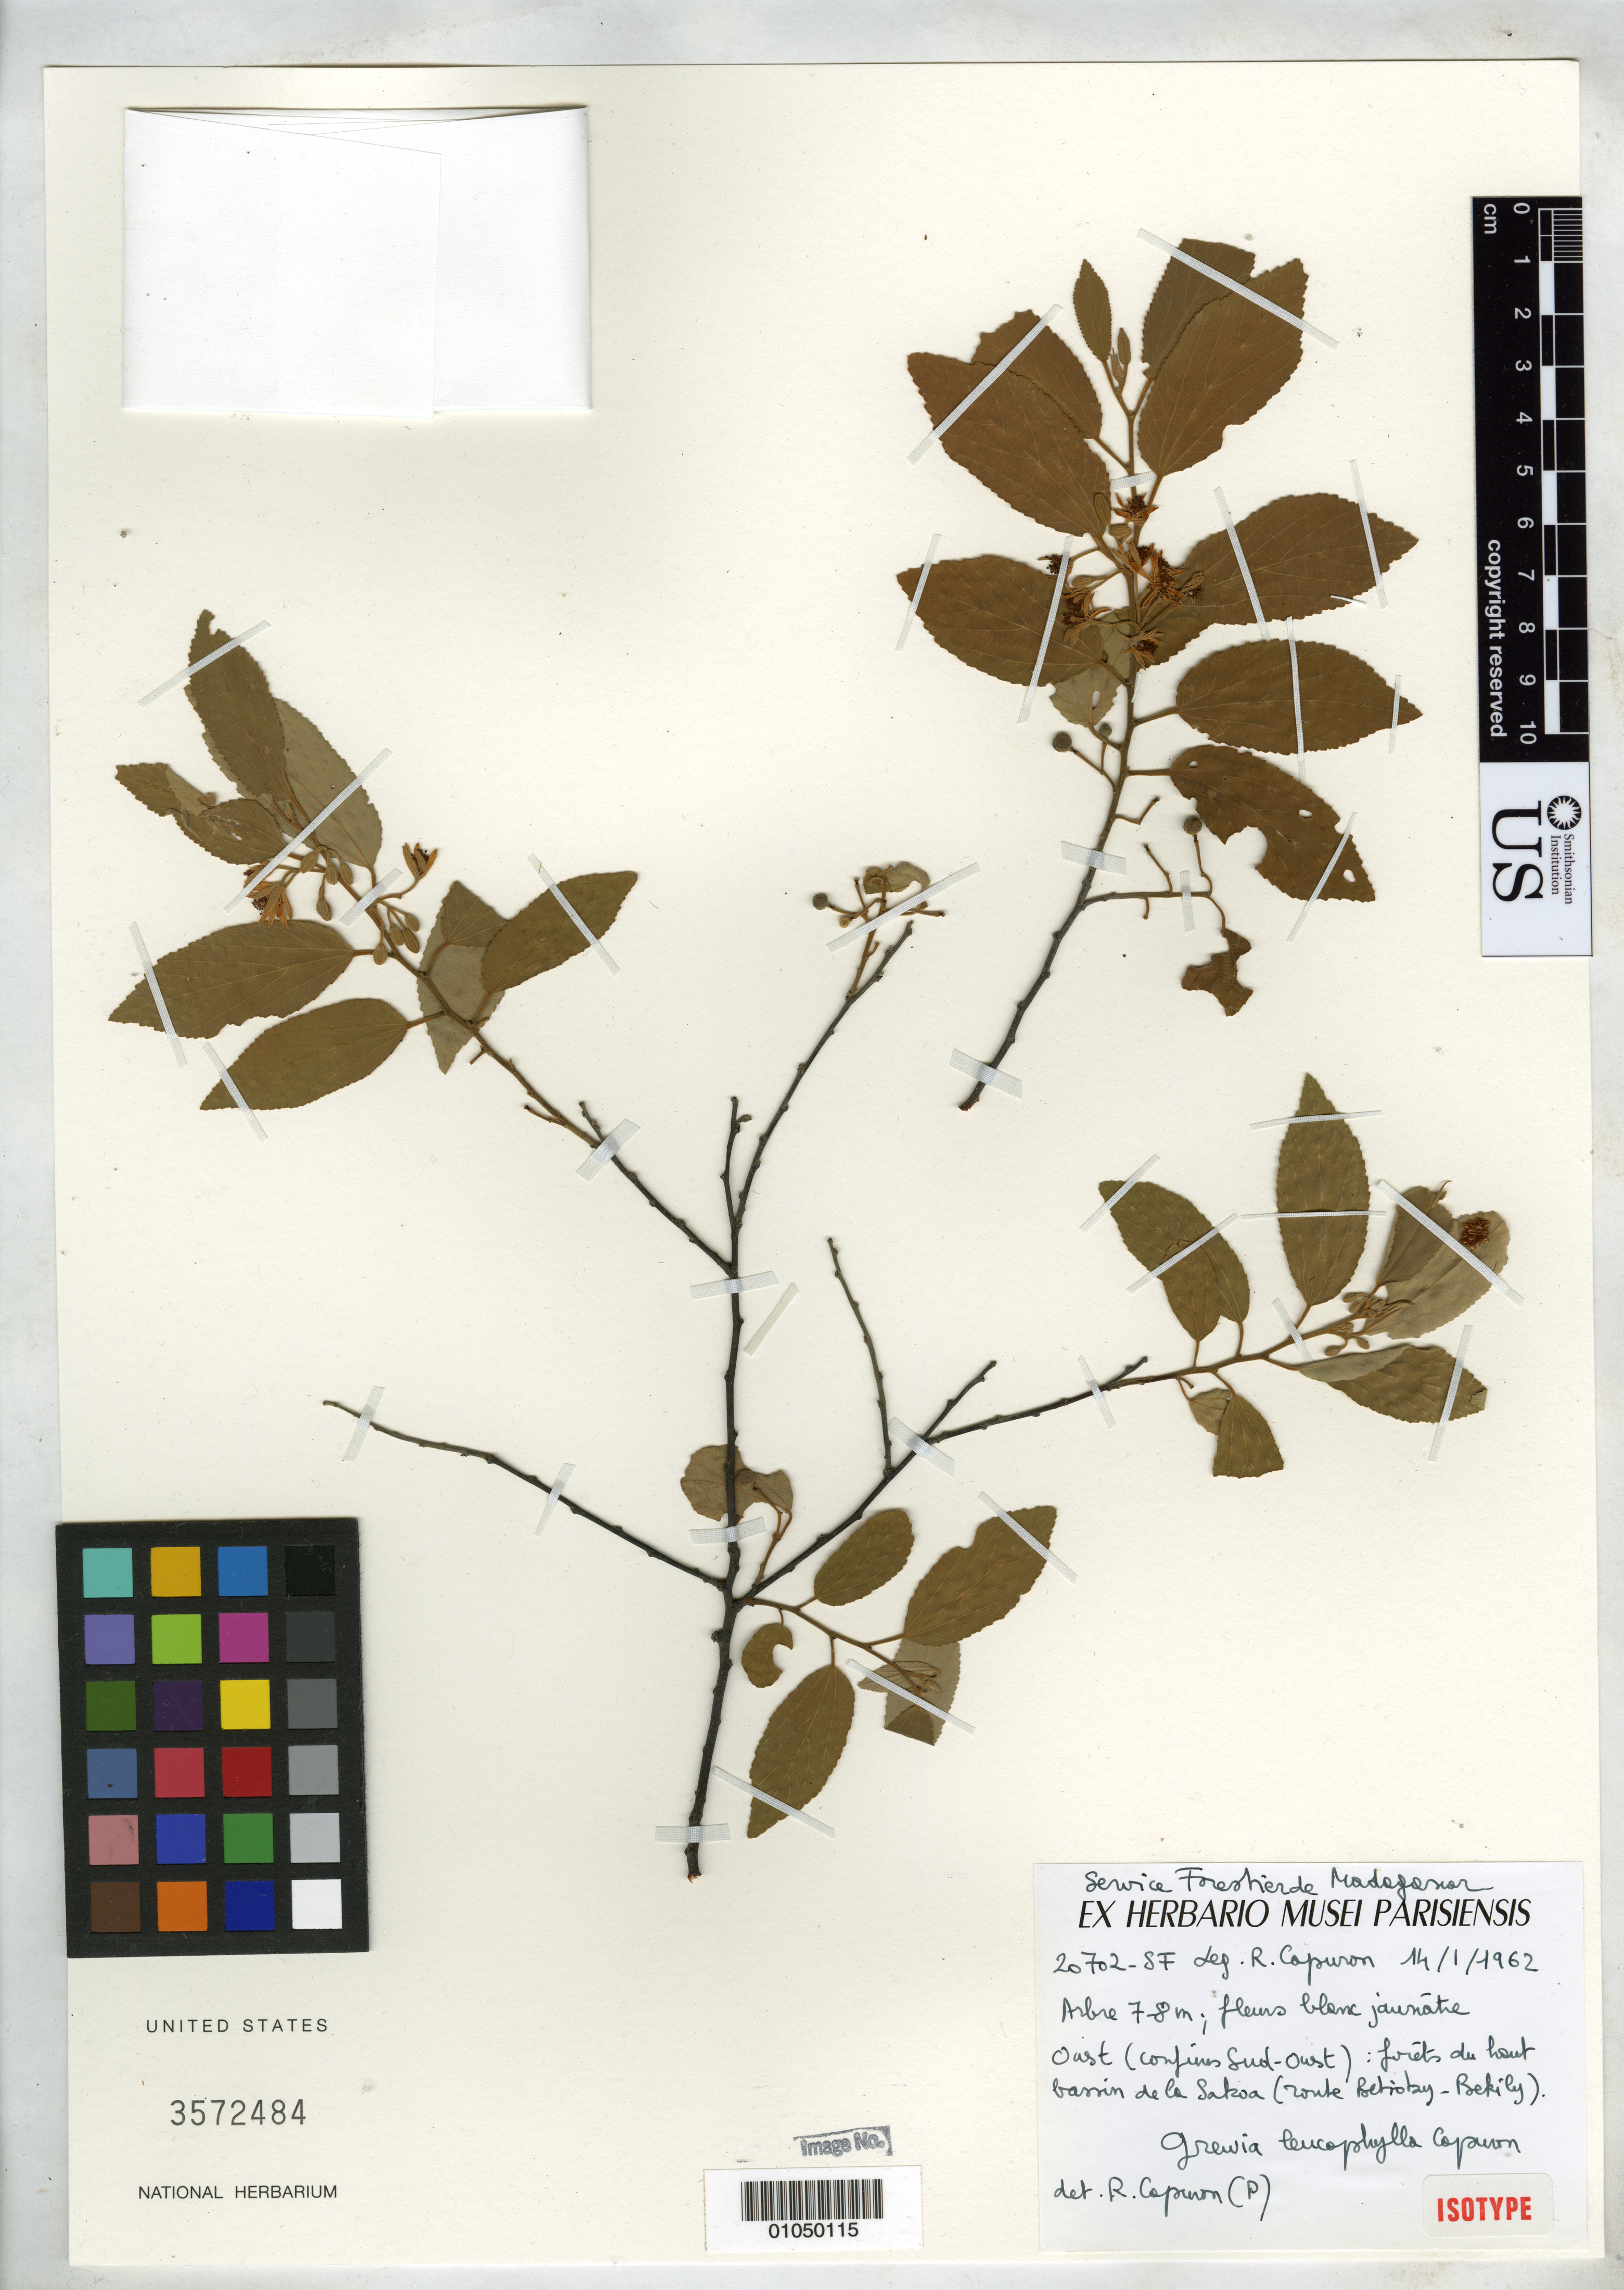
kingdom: Plantae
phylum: Tracheophyta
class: Magnoliopsida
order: Malvales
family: Malvaceae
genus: Grewia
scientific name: Grewia leucophylla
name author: Capuron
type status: Isotype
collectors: R. Capuron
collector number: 20702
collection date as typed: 14 Jan 1962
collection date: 1962-01-14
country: Madagascar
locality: Ouest (confines Sud-Ouest): forêts du haut bassin de la Sakoa (route Batioky-Bekily).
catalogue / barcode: US 3572484